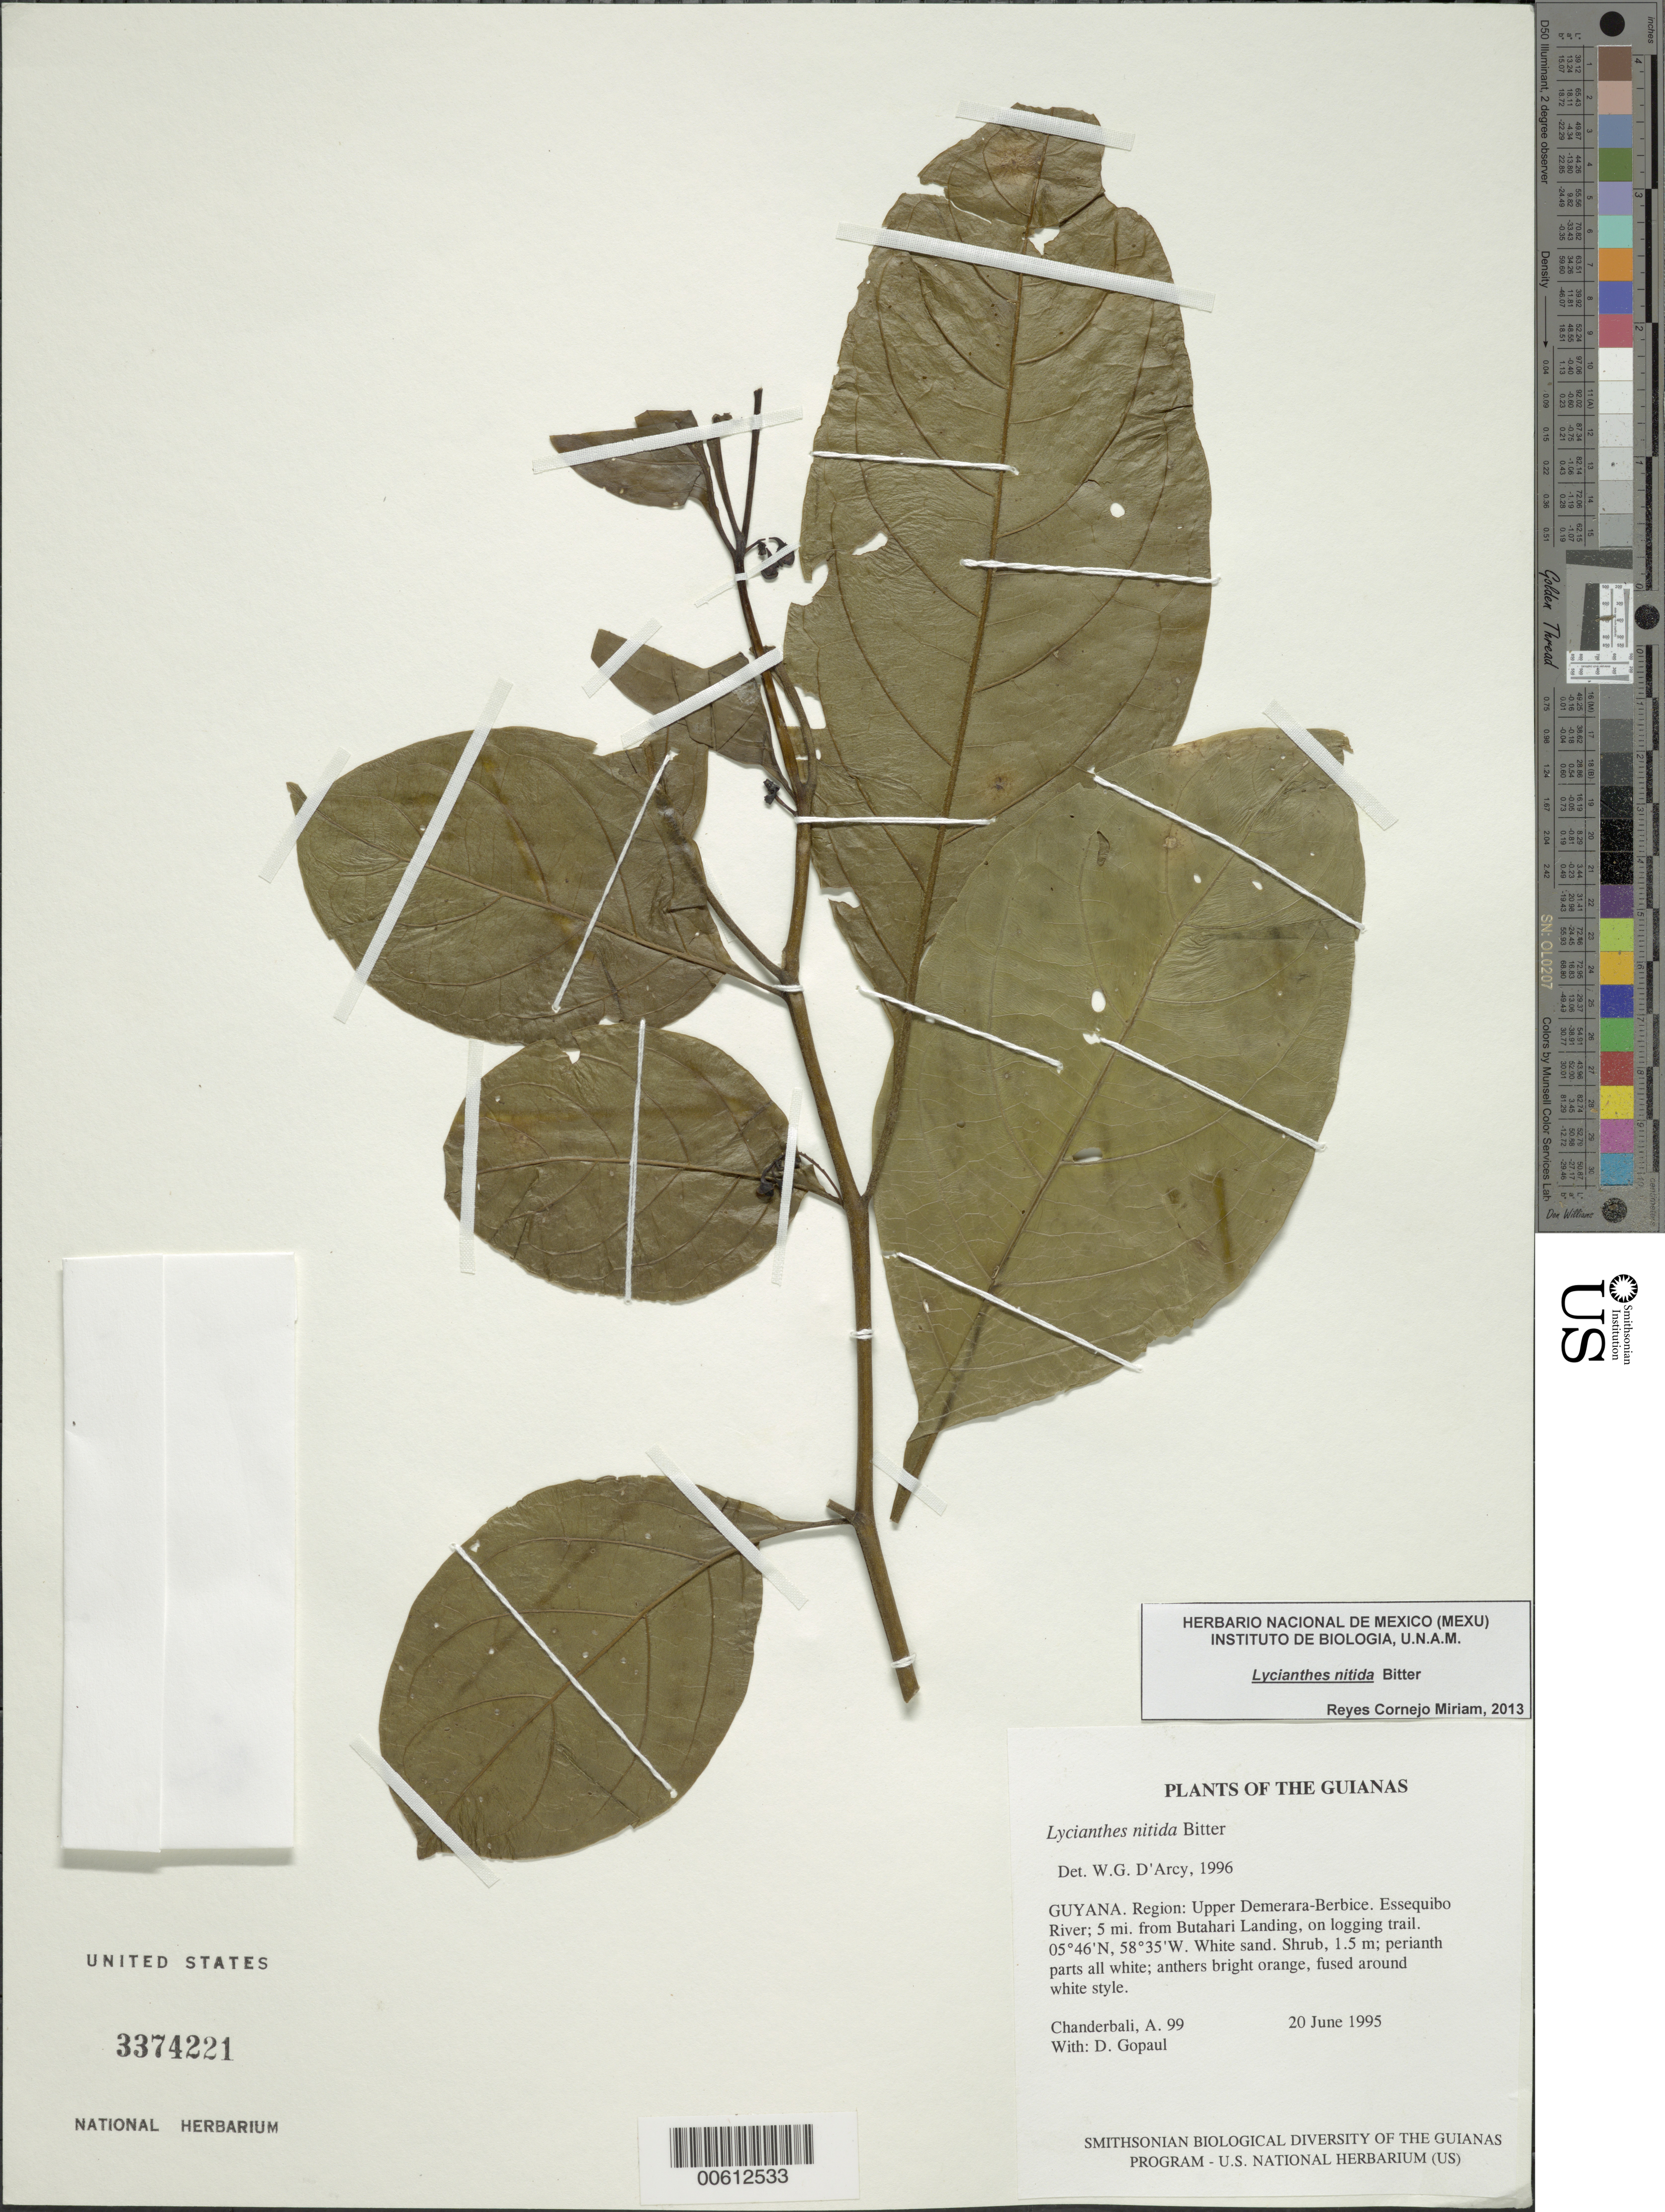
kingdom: Plantae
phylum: Tracheophyta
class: Magnoliopsida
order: Solanales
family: Solanaceae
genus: Lycianthes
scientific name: Lycianthes nitida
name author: Bitter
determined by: D'Arcy, W. G.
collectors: A. S. Chanderbali & D. Gopaul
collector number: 0099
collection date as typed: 20 June 1995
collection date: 1995-06-20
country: Guyana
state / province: U. Demerara-Berbice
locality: Essequibo River; 5 mi. from Butahari Landing, on logging trail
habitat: White sand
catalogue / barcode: US 3374221